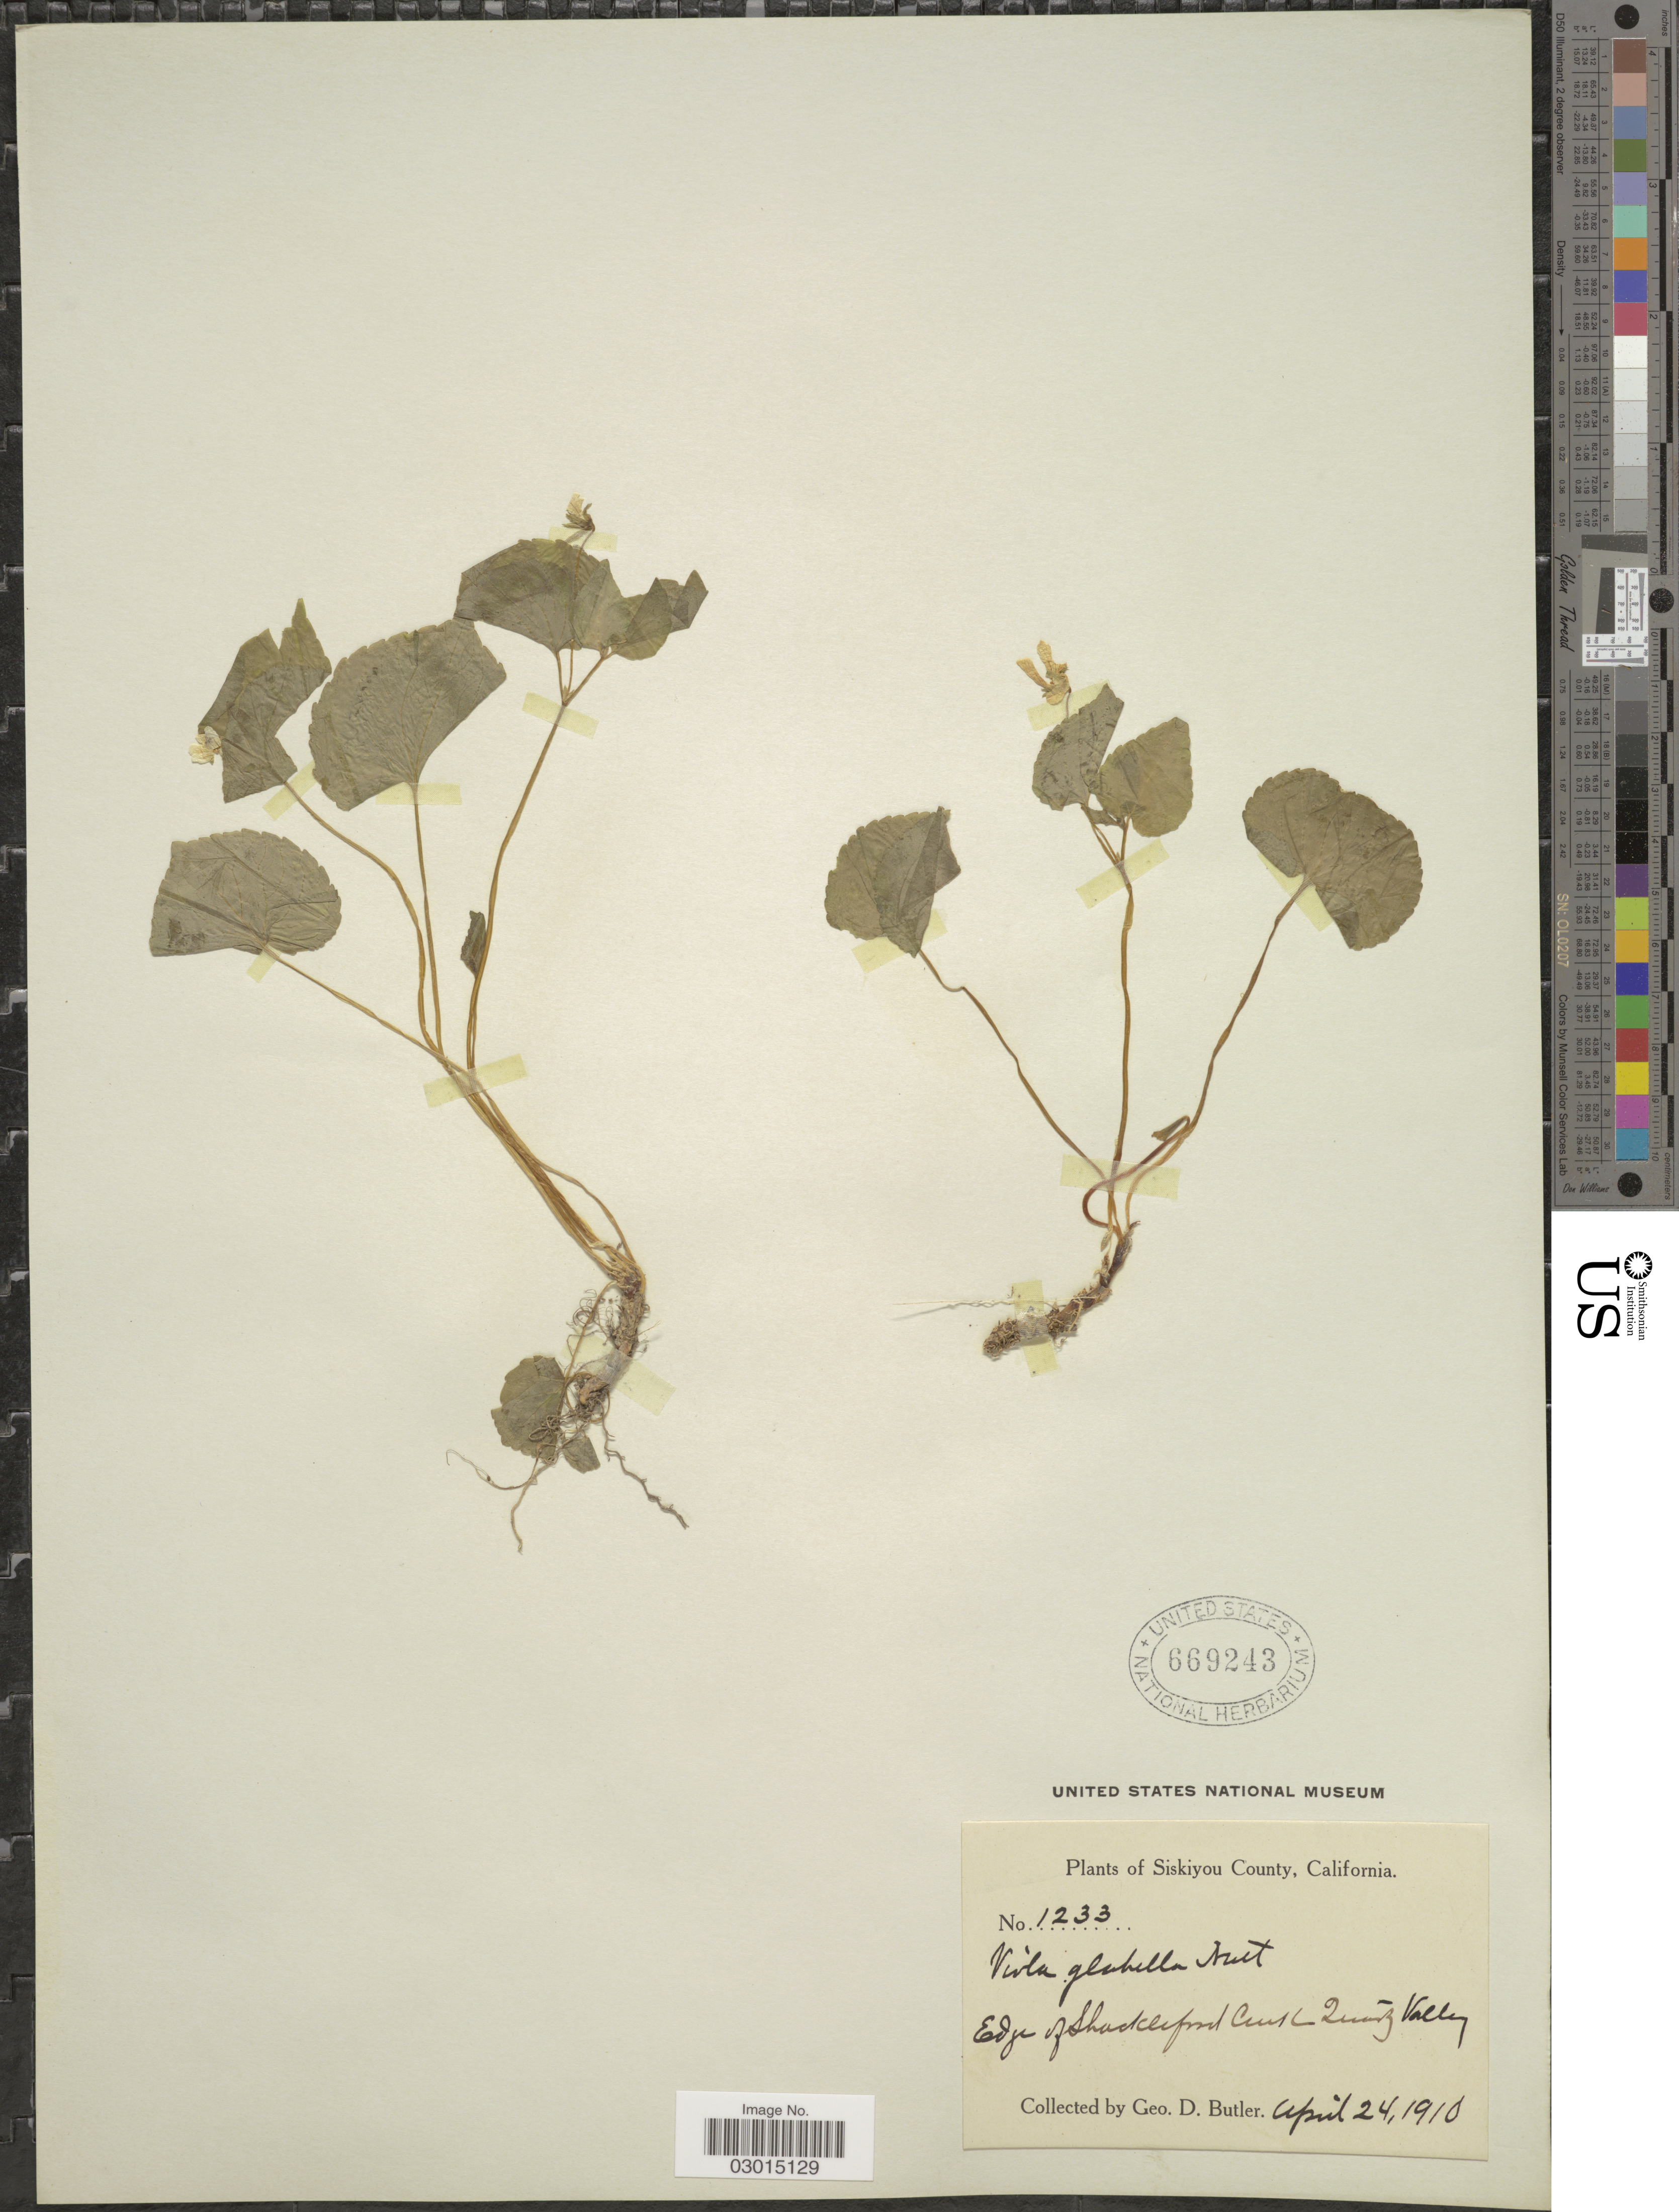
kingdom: Plantae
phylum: Tracheophyta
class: Magnoliopsida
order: Malpighiales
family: Violaceae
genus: Viola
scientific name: Viola glabella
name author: Nutt.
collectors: G. D. Butler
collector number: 1233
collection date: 1910-04-24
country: United States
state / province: California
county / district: Siskiyou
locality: Siskiyou County. Edge of Shackleford Creek Quartz Valley.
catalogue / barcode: US 669243